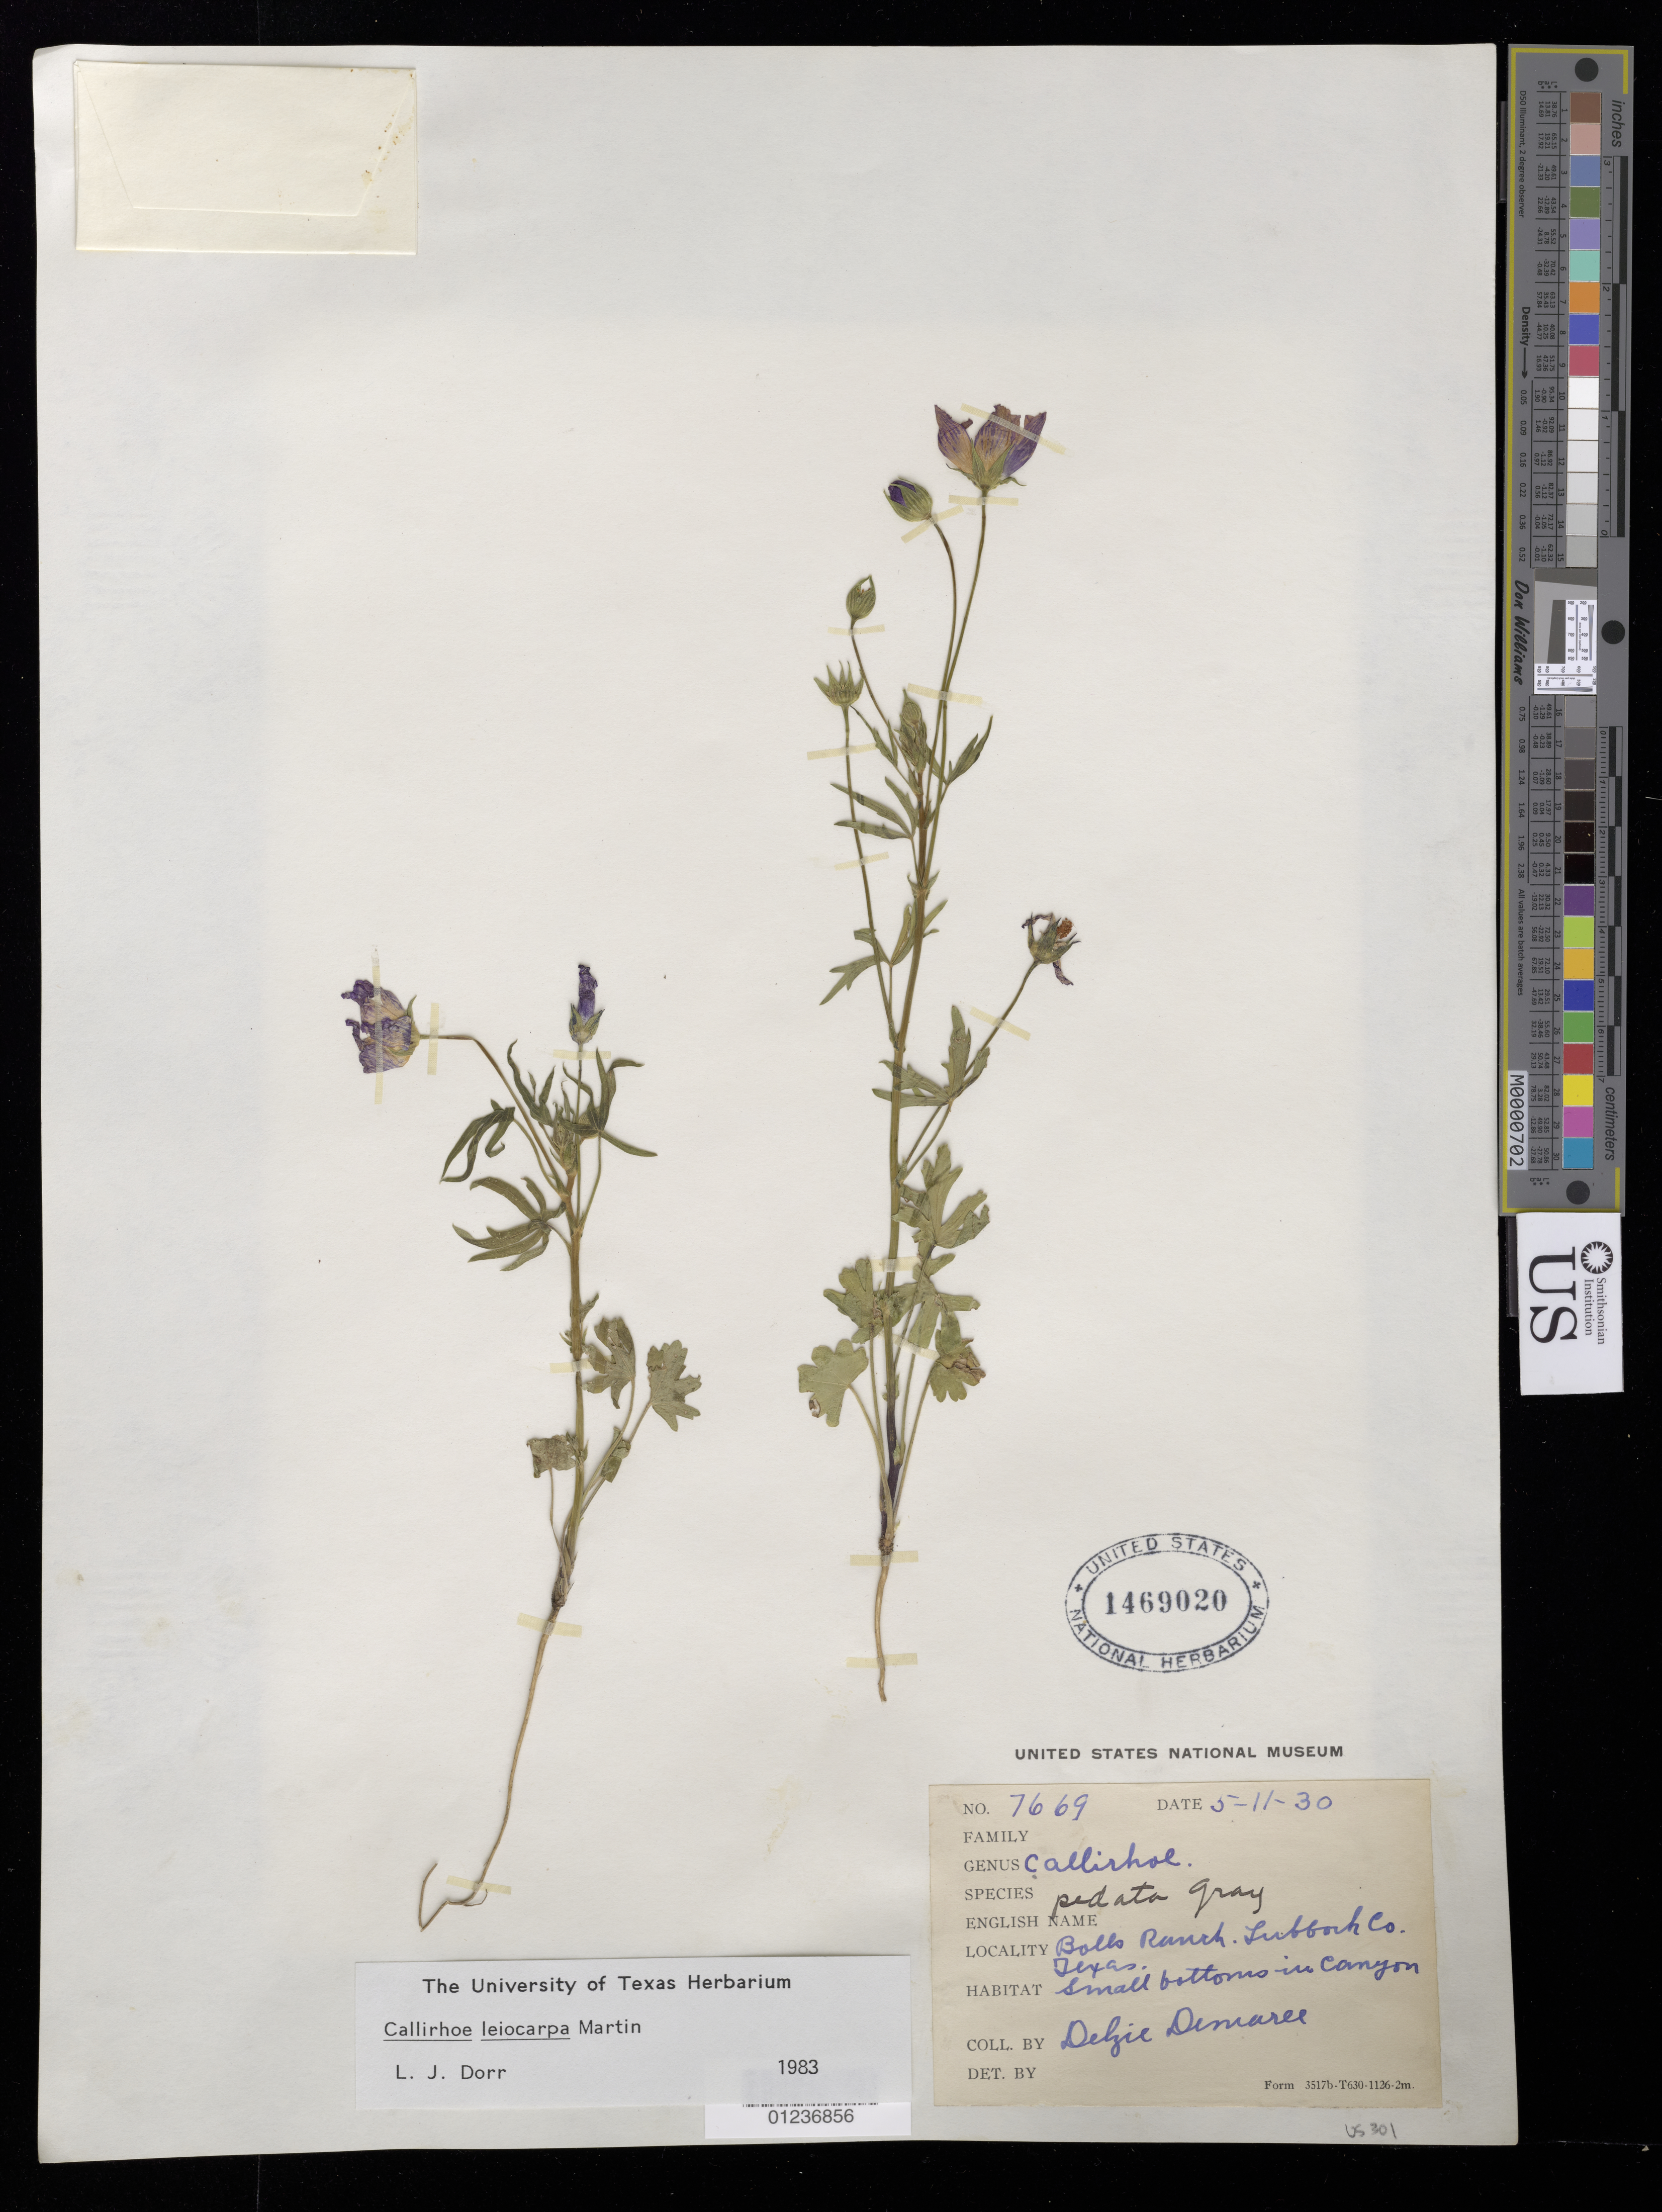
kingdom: Plantae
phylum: Tracheophyta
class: Magnoliopsida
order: Malvales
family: Malvaceae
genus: Callirhoe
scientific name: Callirhoe leiocarpa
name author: R.F. Martin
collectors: D. Demaree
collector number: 7669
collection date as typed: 11 May 1930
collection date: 1930-05-11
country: United States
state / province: Texas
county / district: Lubbock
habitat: Small bottoms in canyon.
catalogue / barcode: US 1469020